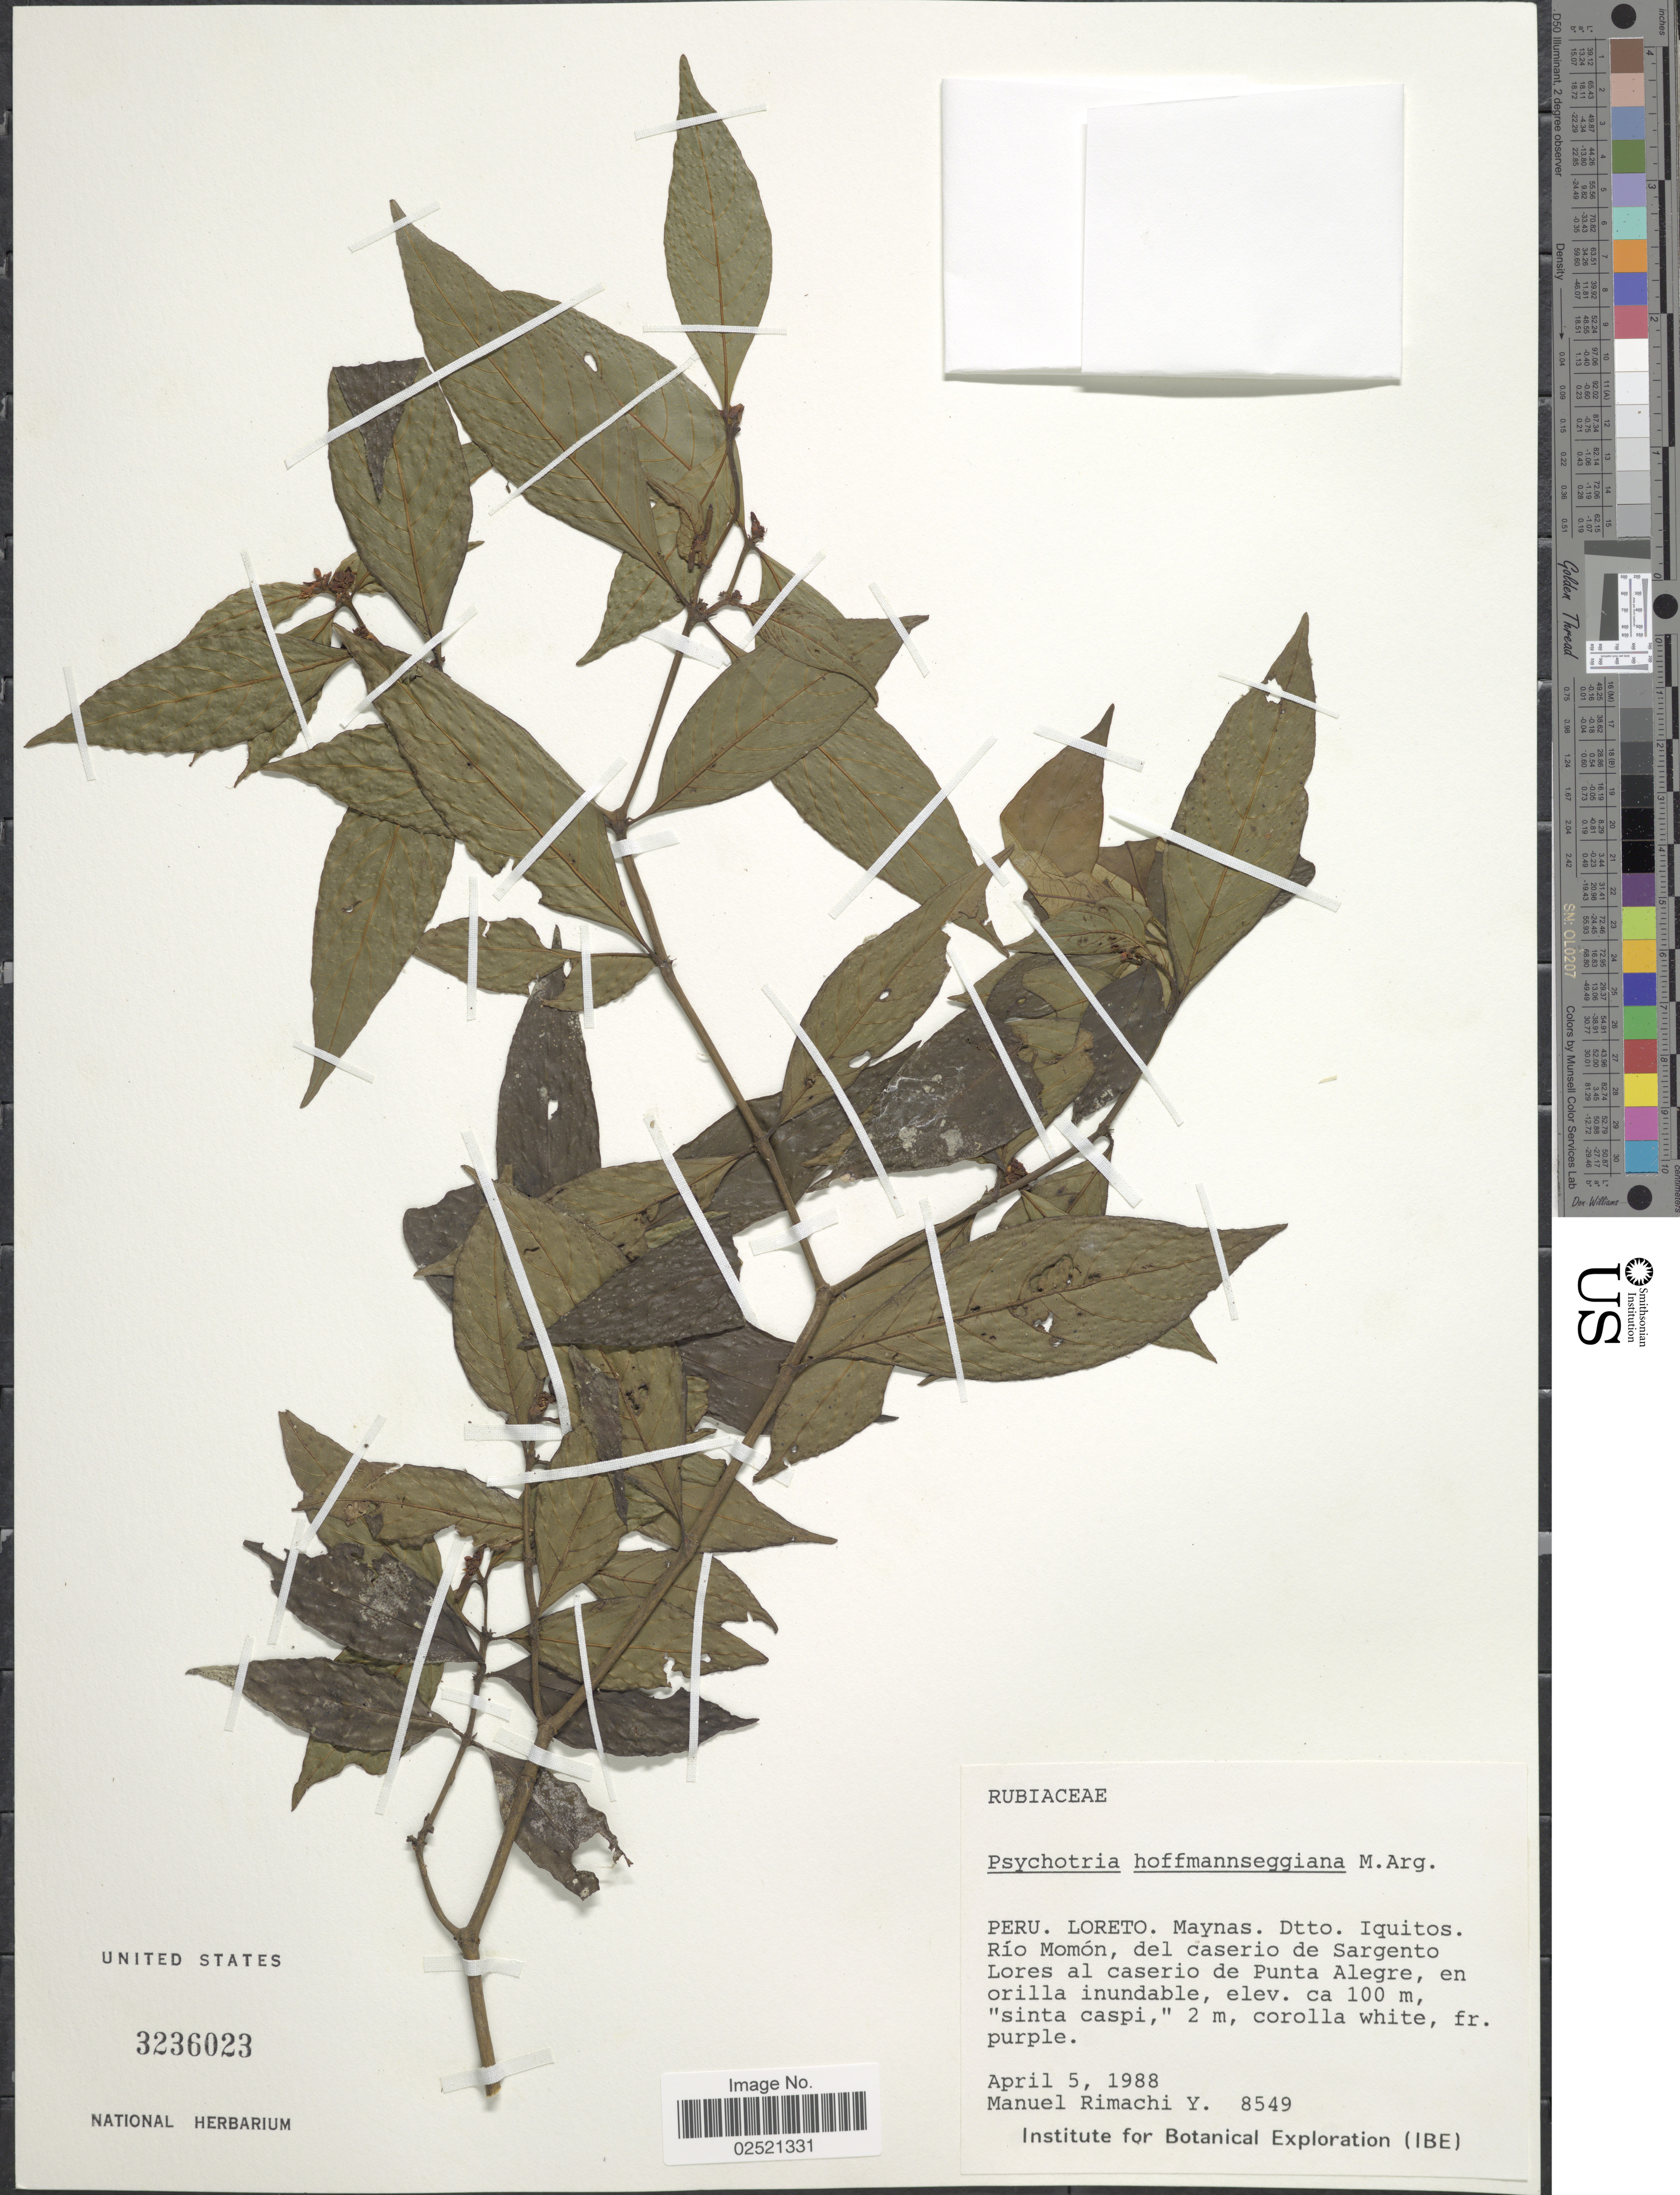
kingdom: Plantae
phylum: Tracheophyta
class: Magnoliopsida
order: Gentianales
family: Rubiaceae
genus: Psychotria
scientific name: Psychotria hoffmannseggiana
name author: (Willd. ex Roem. & Schult.) Müll. Arg.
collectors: M. Rimachi Y.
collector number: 8549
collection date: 1988-04-05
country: Peru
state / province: Loreto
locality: Maynas, Dtto. Iquitos, Rio Momon, del caserio de Sargento Lores al caserio de Punta Alegre, en orilla inundable.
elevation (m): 100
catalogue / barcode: US 3236023